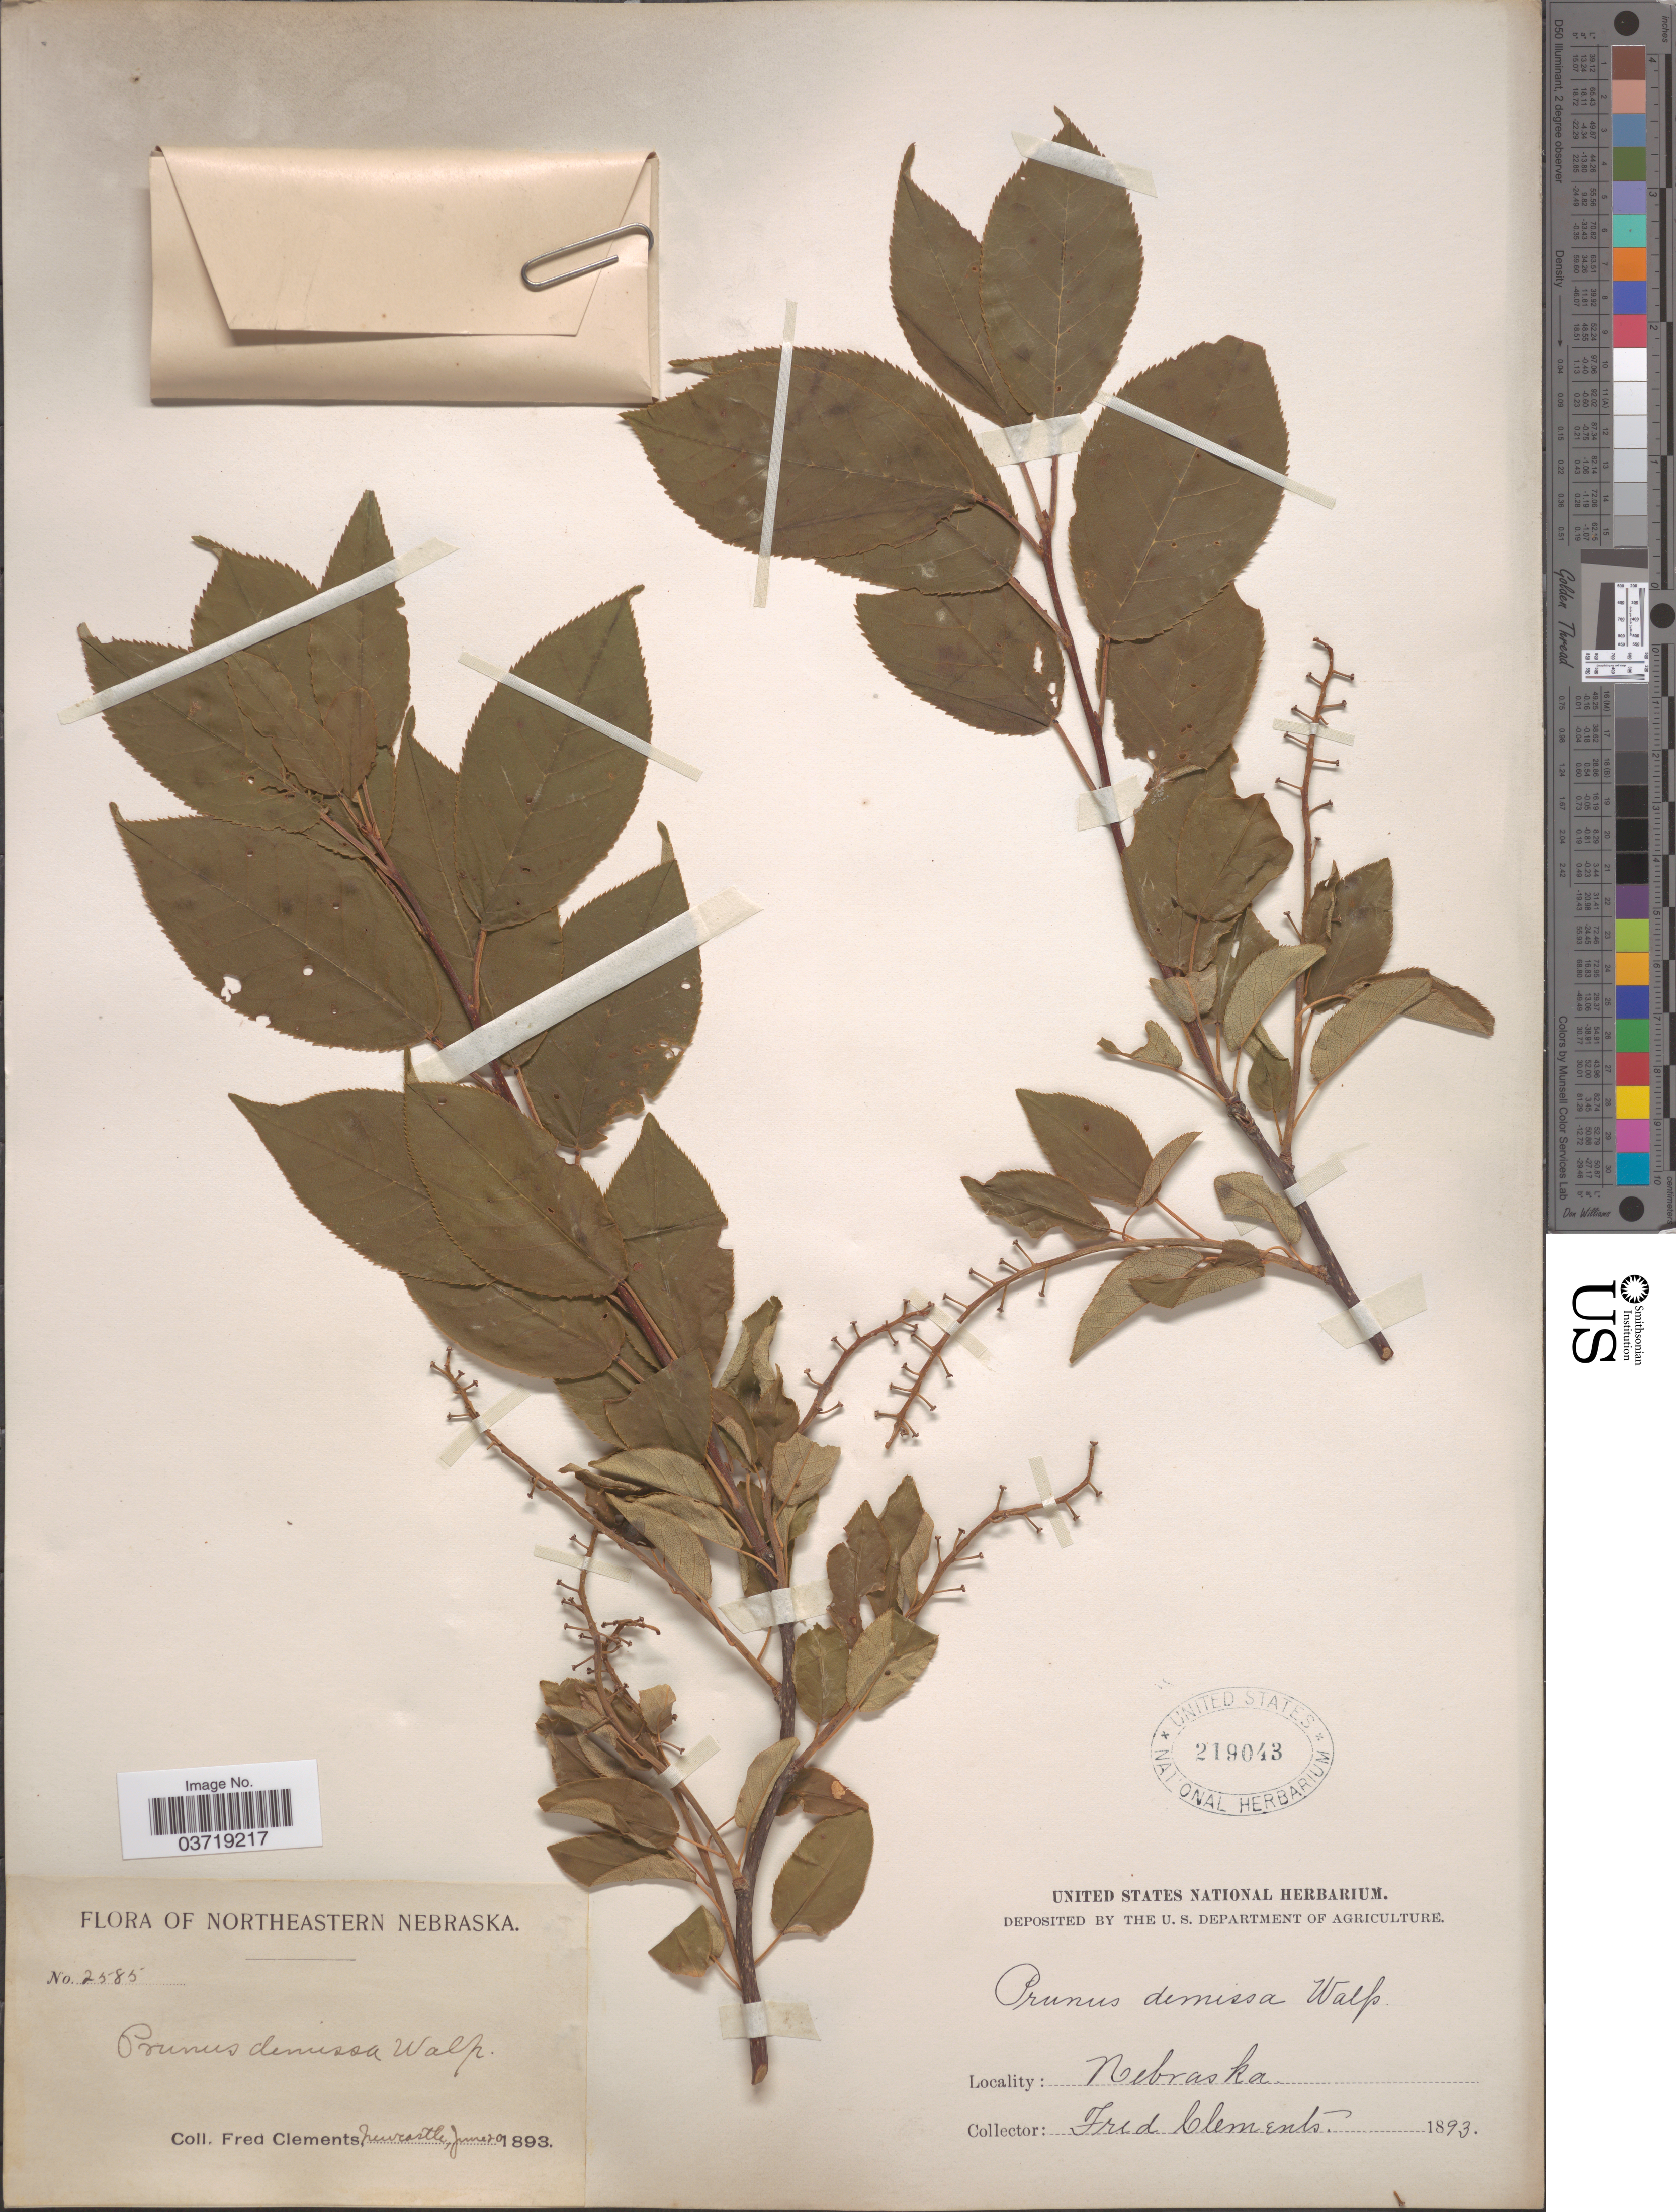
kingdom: Plantae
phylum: Tracheophyta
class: Magnoliopsida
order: Rosales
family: Rosaceae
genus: Prunus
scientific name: Prunus virginiana var. demissa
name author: (Nutt.) Torr.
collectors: F. Clements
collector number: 2585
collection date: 1893-06-20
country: United States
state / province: Nebraska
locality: Northeastern Nebraska. Newcastle.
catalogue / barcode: US 219043